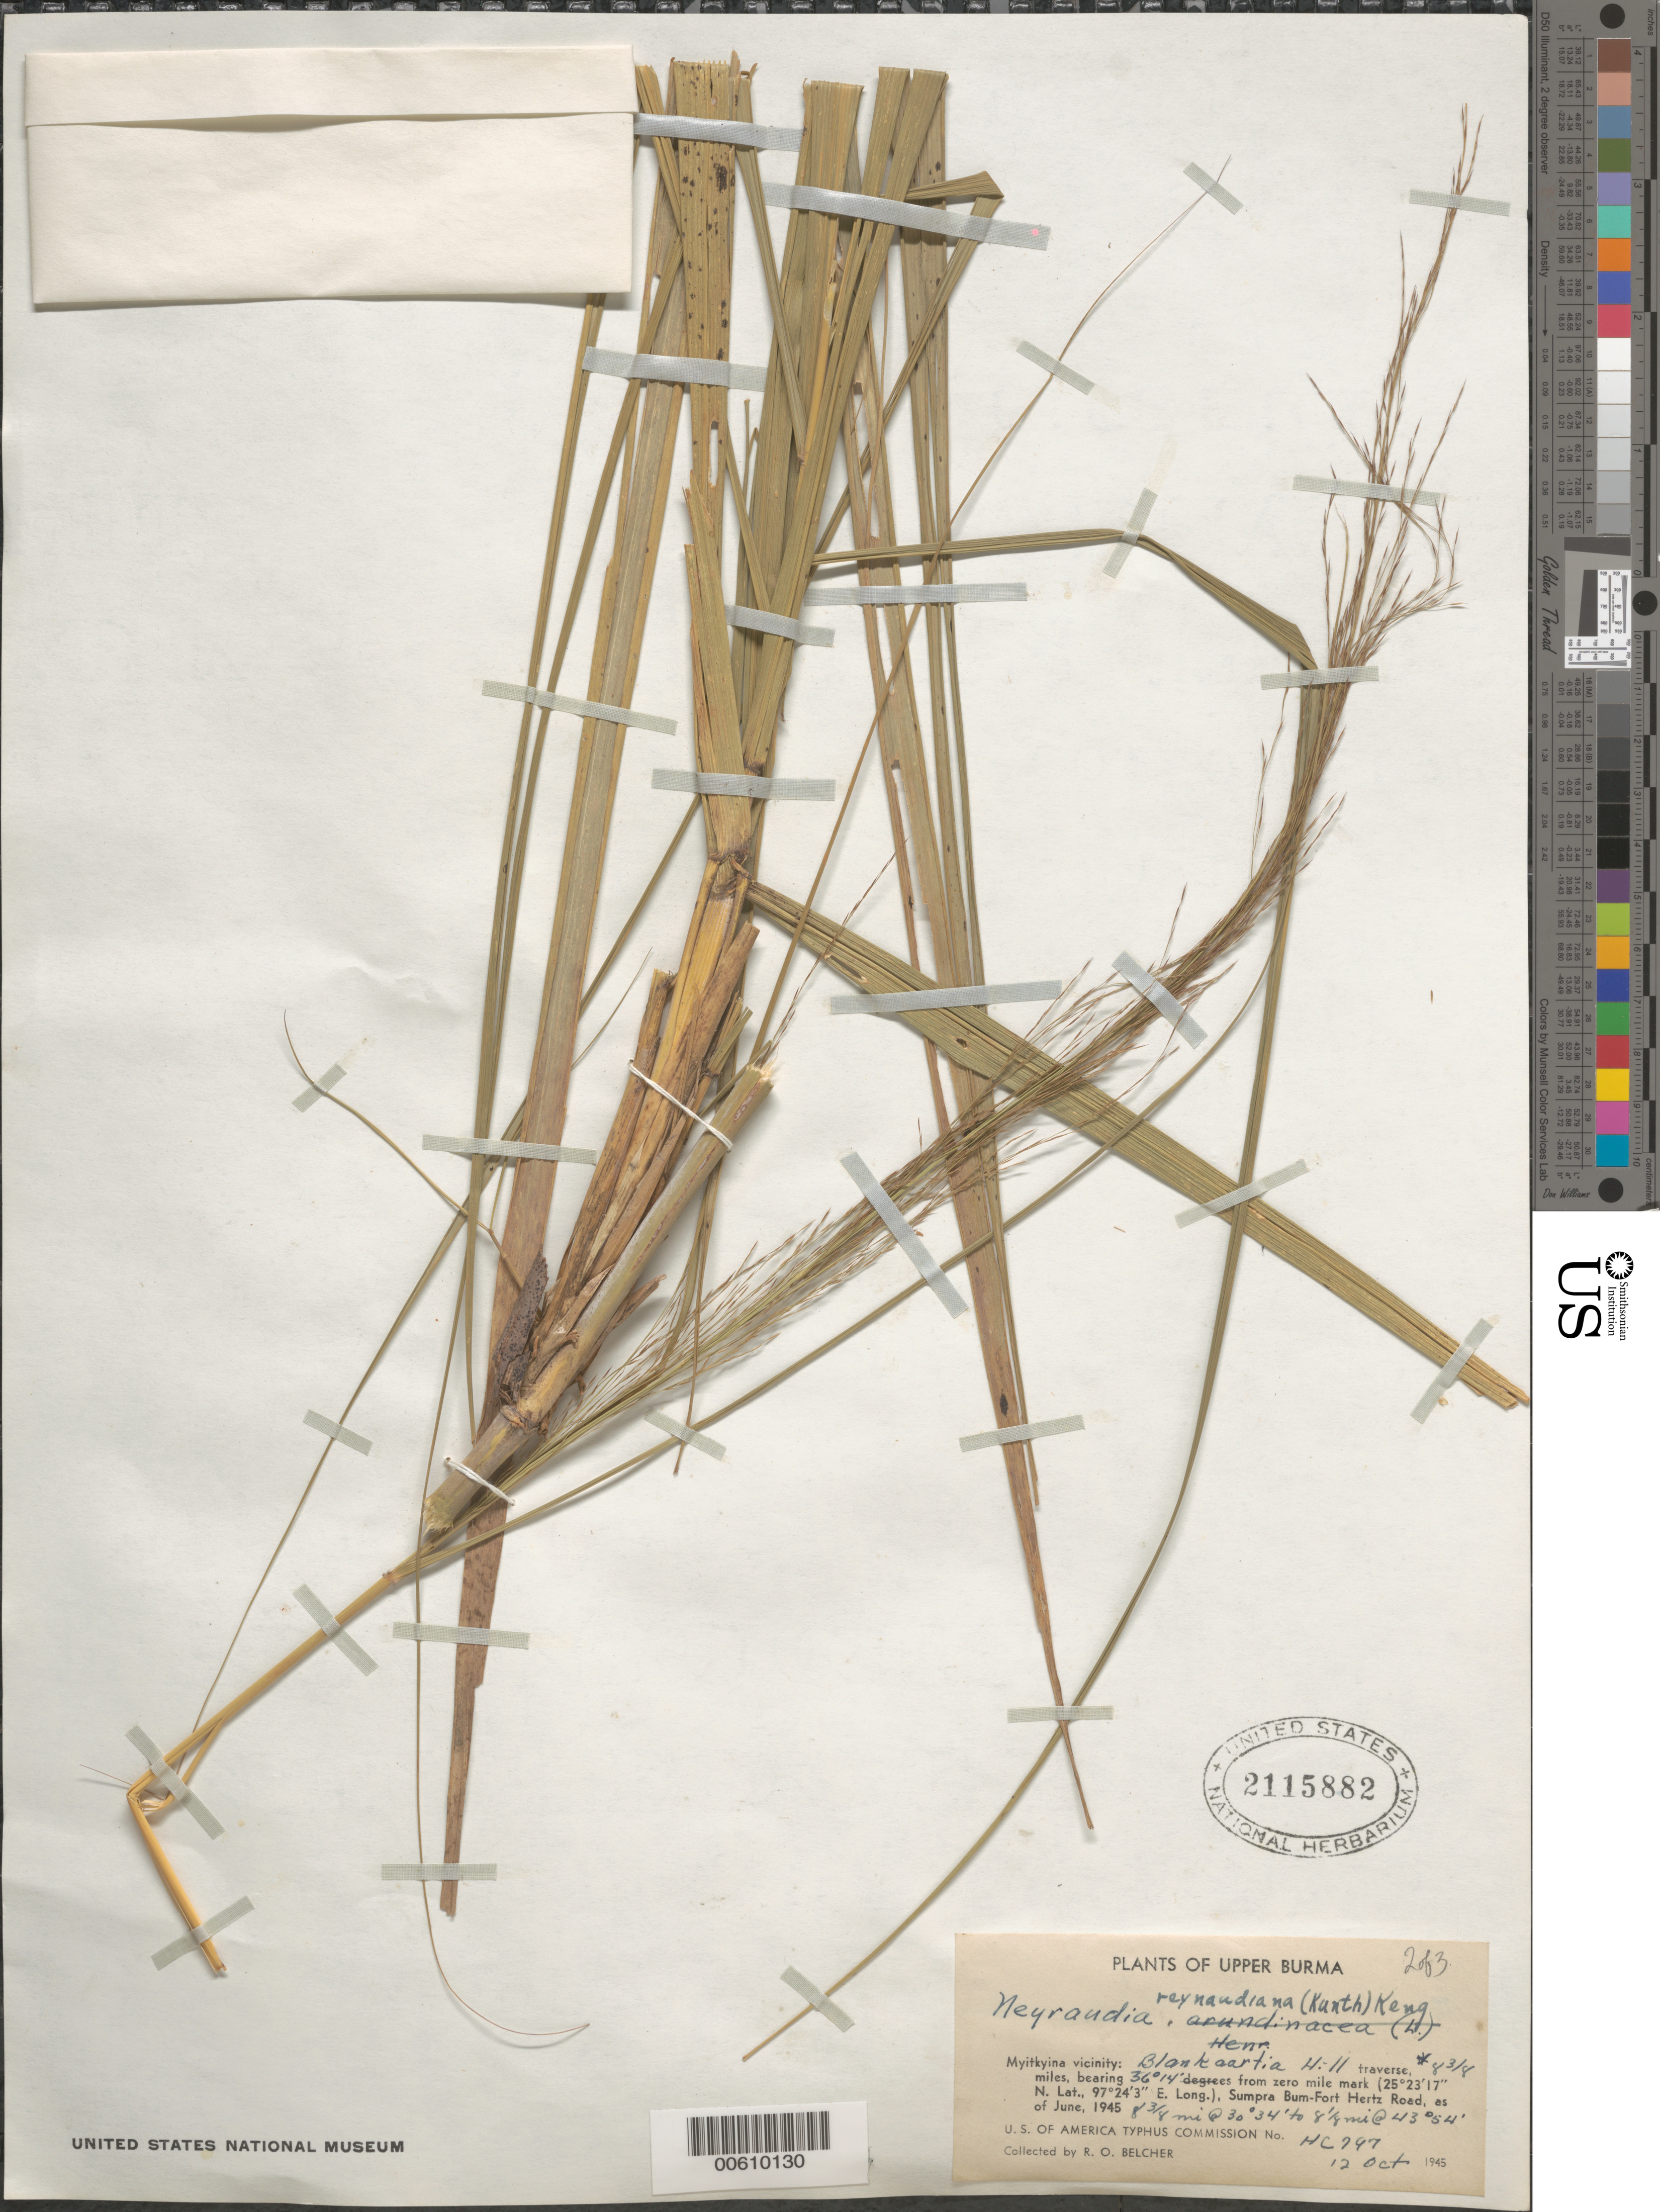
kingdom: Plantae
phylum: Tracheophyta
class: Liliopsida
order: Poales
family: Poaceae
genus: Neyraudia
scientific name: Neyraudia reynaudiana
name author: (Kunth) Keng ex Hitchc.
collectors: R. Belcher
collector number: NC 797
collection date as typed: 12 Oct 1945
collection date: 1945-10-12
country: Myanmar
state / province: Kachin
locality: Myitkyina, Blankaartia Hill, Sumpra Bum-Fort Hertz Road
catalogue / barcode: US 2115882